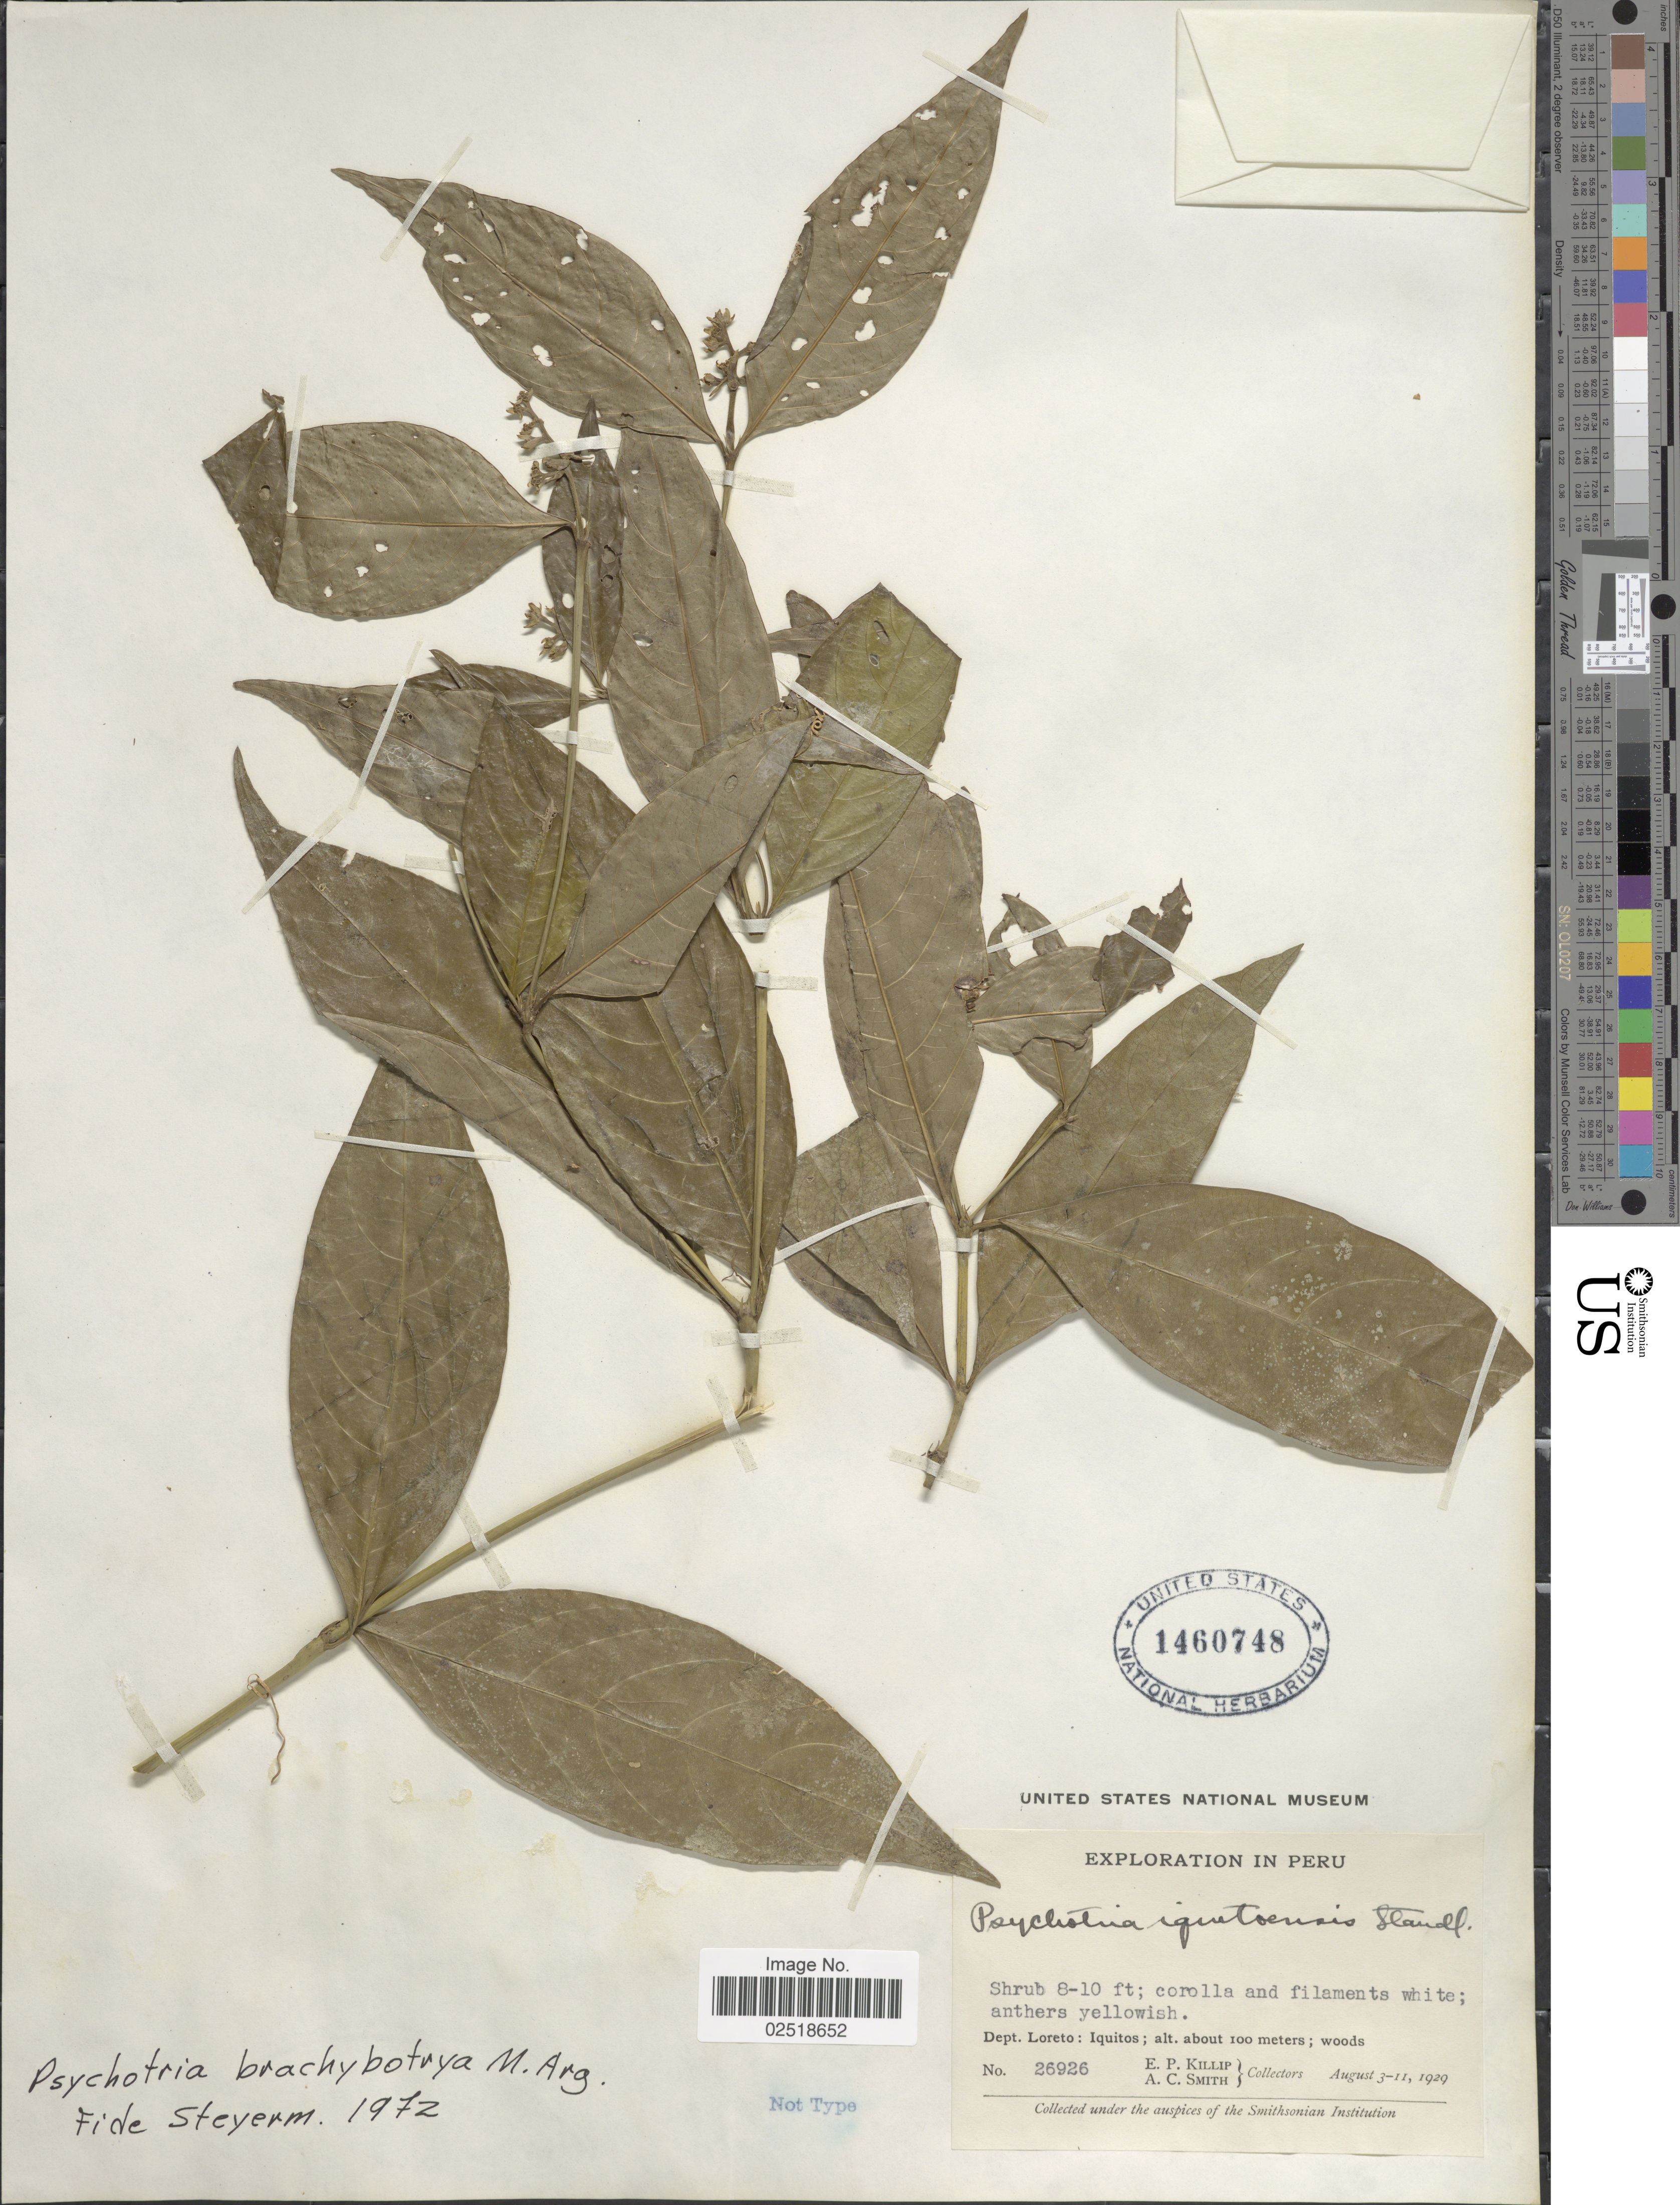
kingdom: Plantae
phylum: Tracheophyta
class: Magnoliopsida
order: Gentianales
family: Rubiaceae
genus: Psychotria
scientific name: Psychotria brachybotrya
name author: Müll. Arg.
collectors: E. P. Killip & A. C. Smith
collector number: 26926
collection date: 1929-08-03/1929-10-11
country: Peru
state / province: Loreto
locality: Dept. Loreto: Iquitos; woods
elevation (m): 100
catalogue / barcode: US 1460748